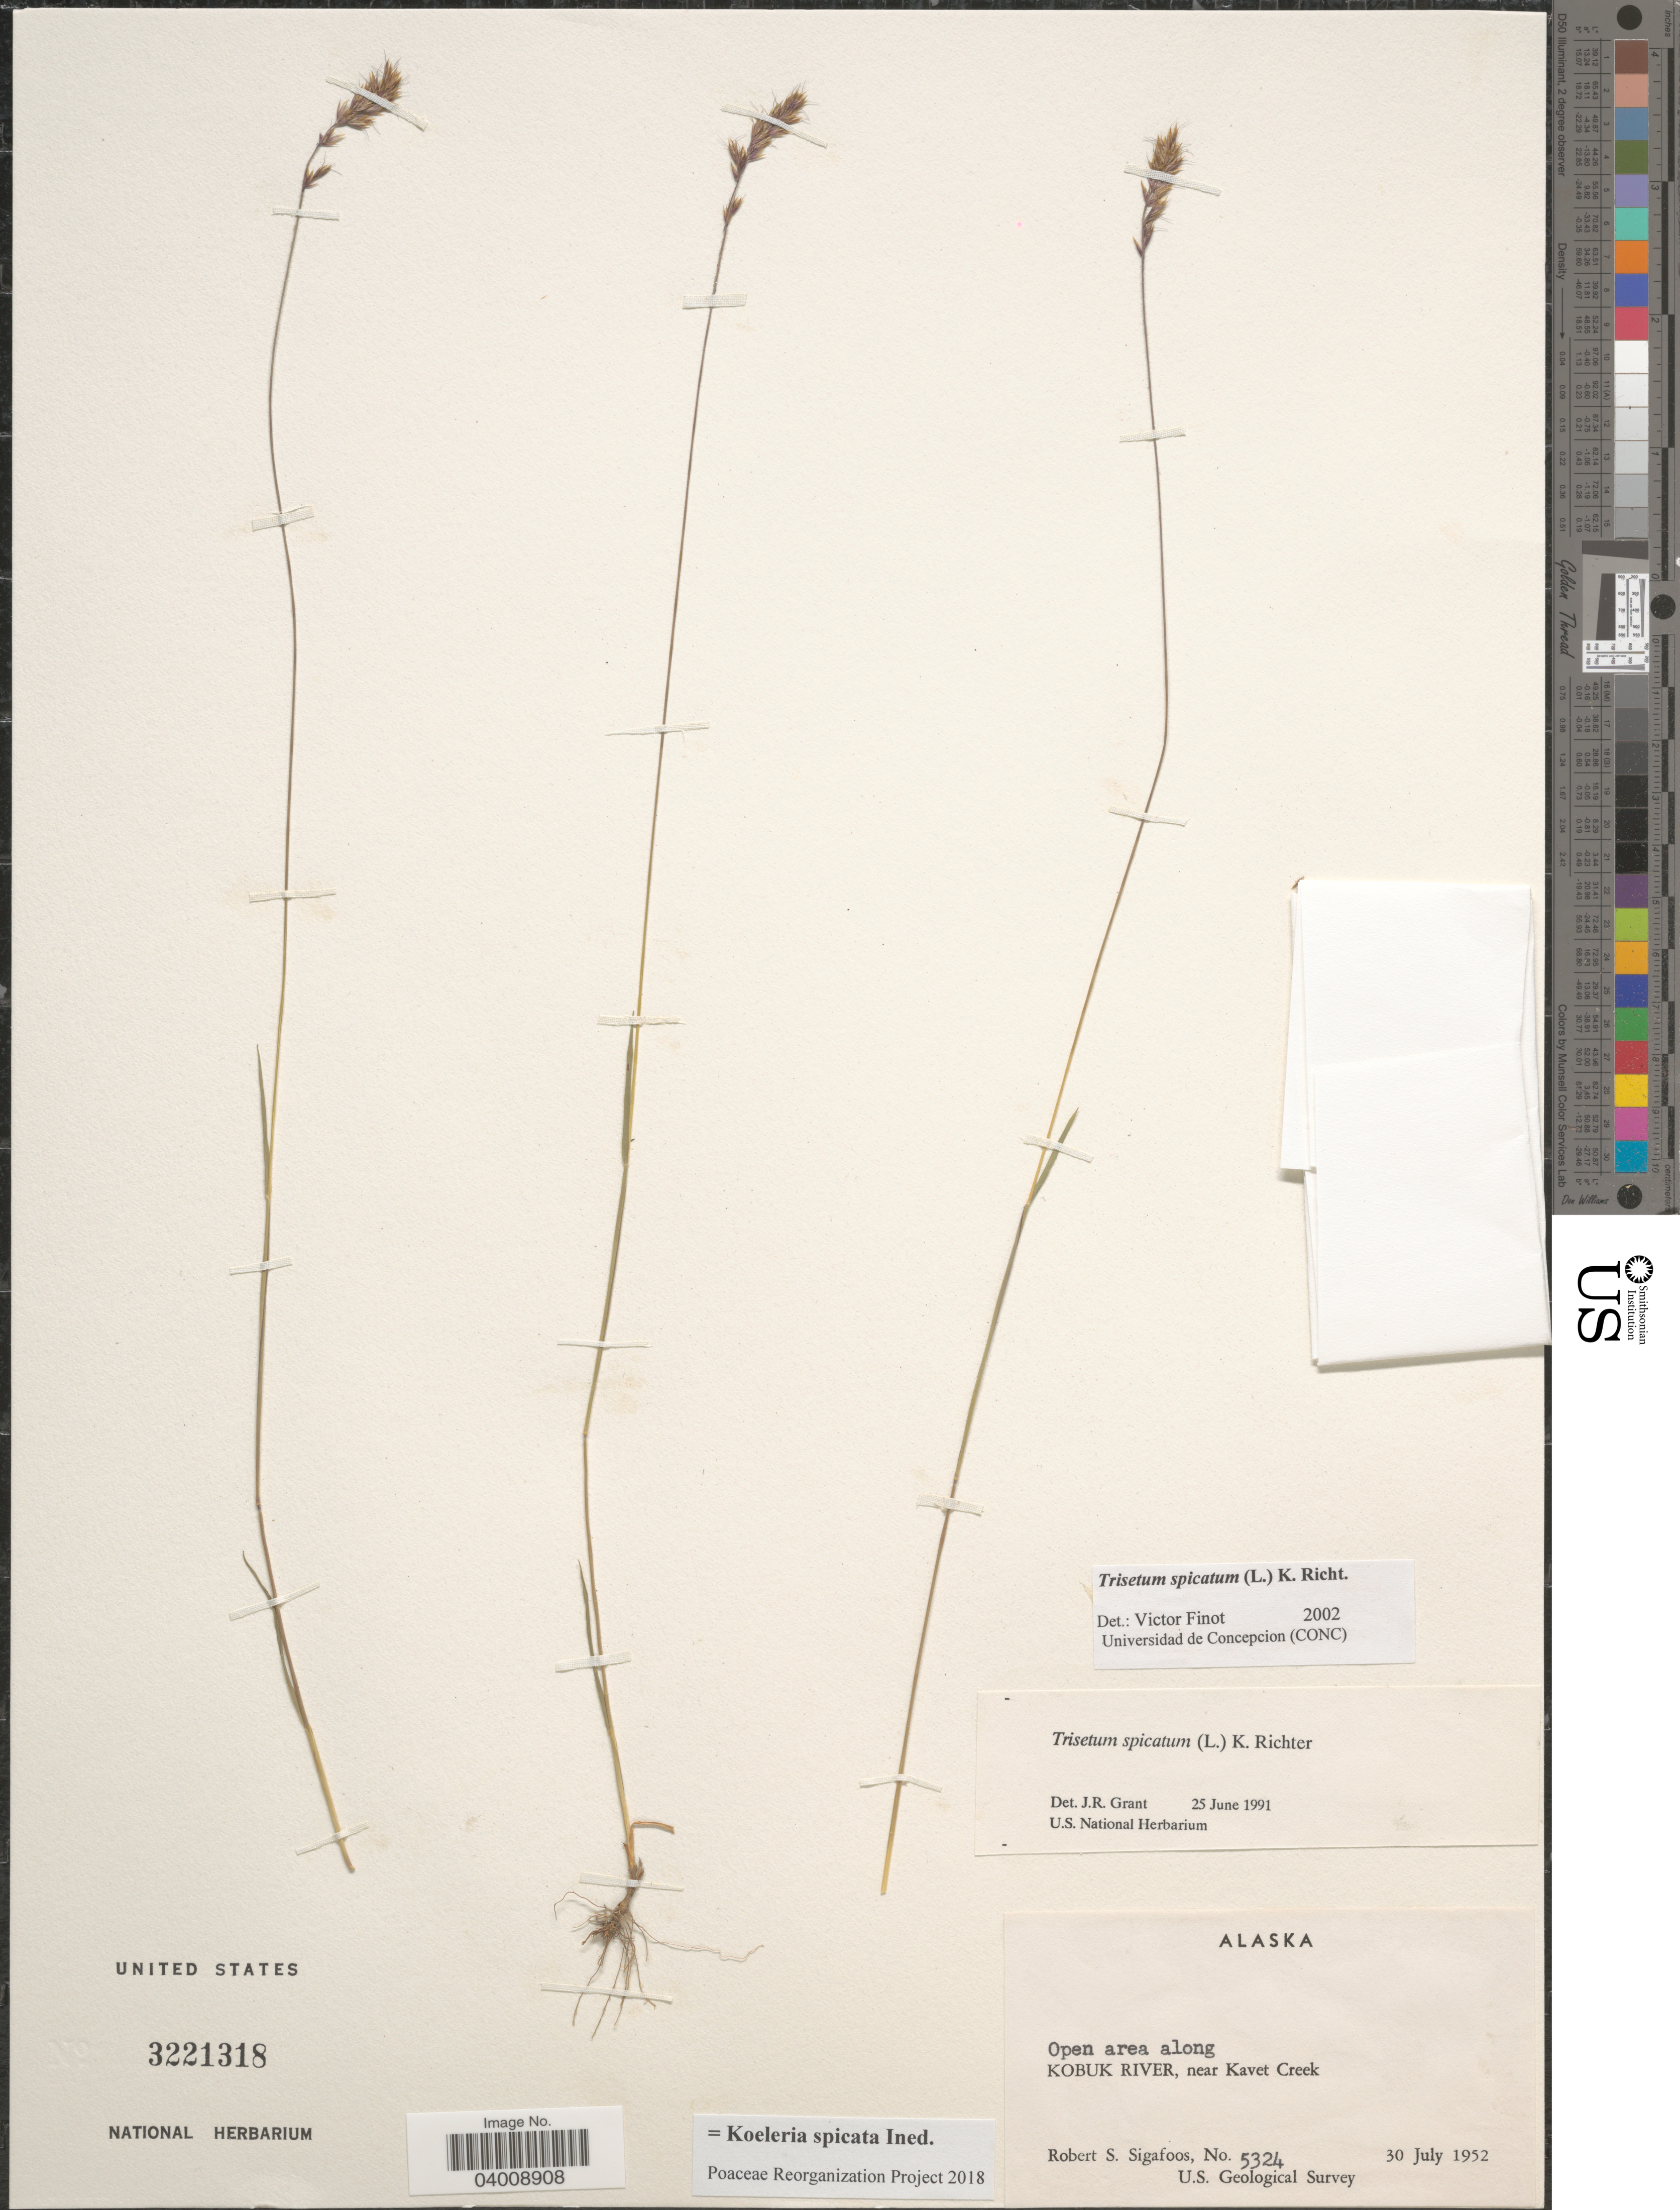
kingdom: Plantae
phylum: Tracheophyta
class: Liliopsida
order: Poales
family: Poaceae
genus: Koeleria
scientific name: Koeleria spicata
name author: (L.) Barberá et al.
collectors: R. Sigafoos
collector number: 5324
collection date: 1952-07-30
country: United States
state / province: Alaska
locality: Open area along Kobuk River, near Kavet Creek.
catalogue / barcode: US 3221318